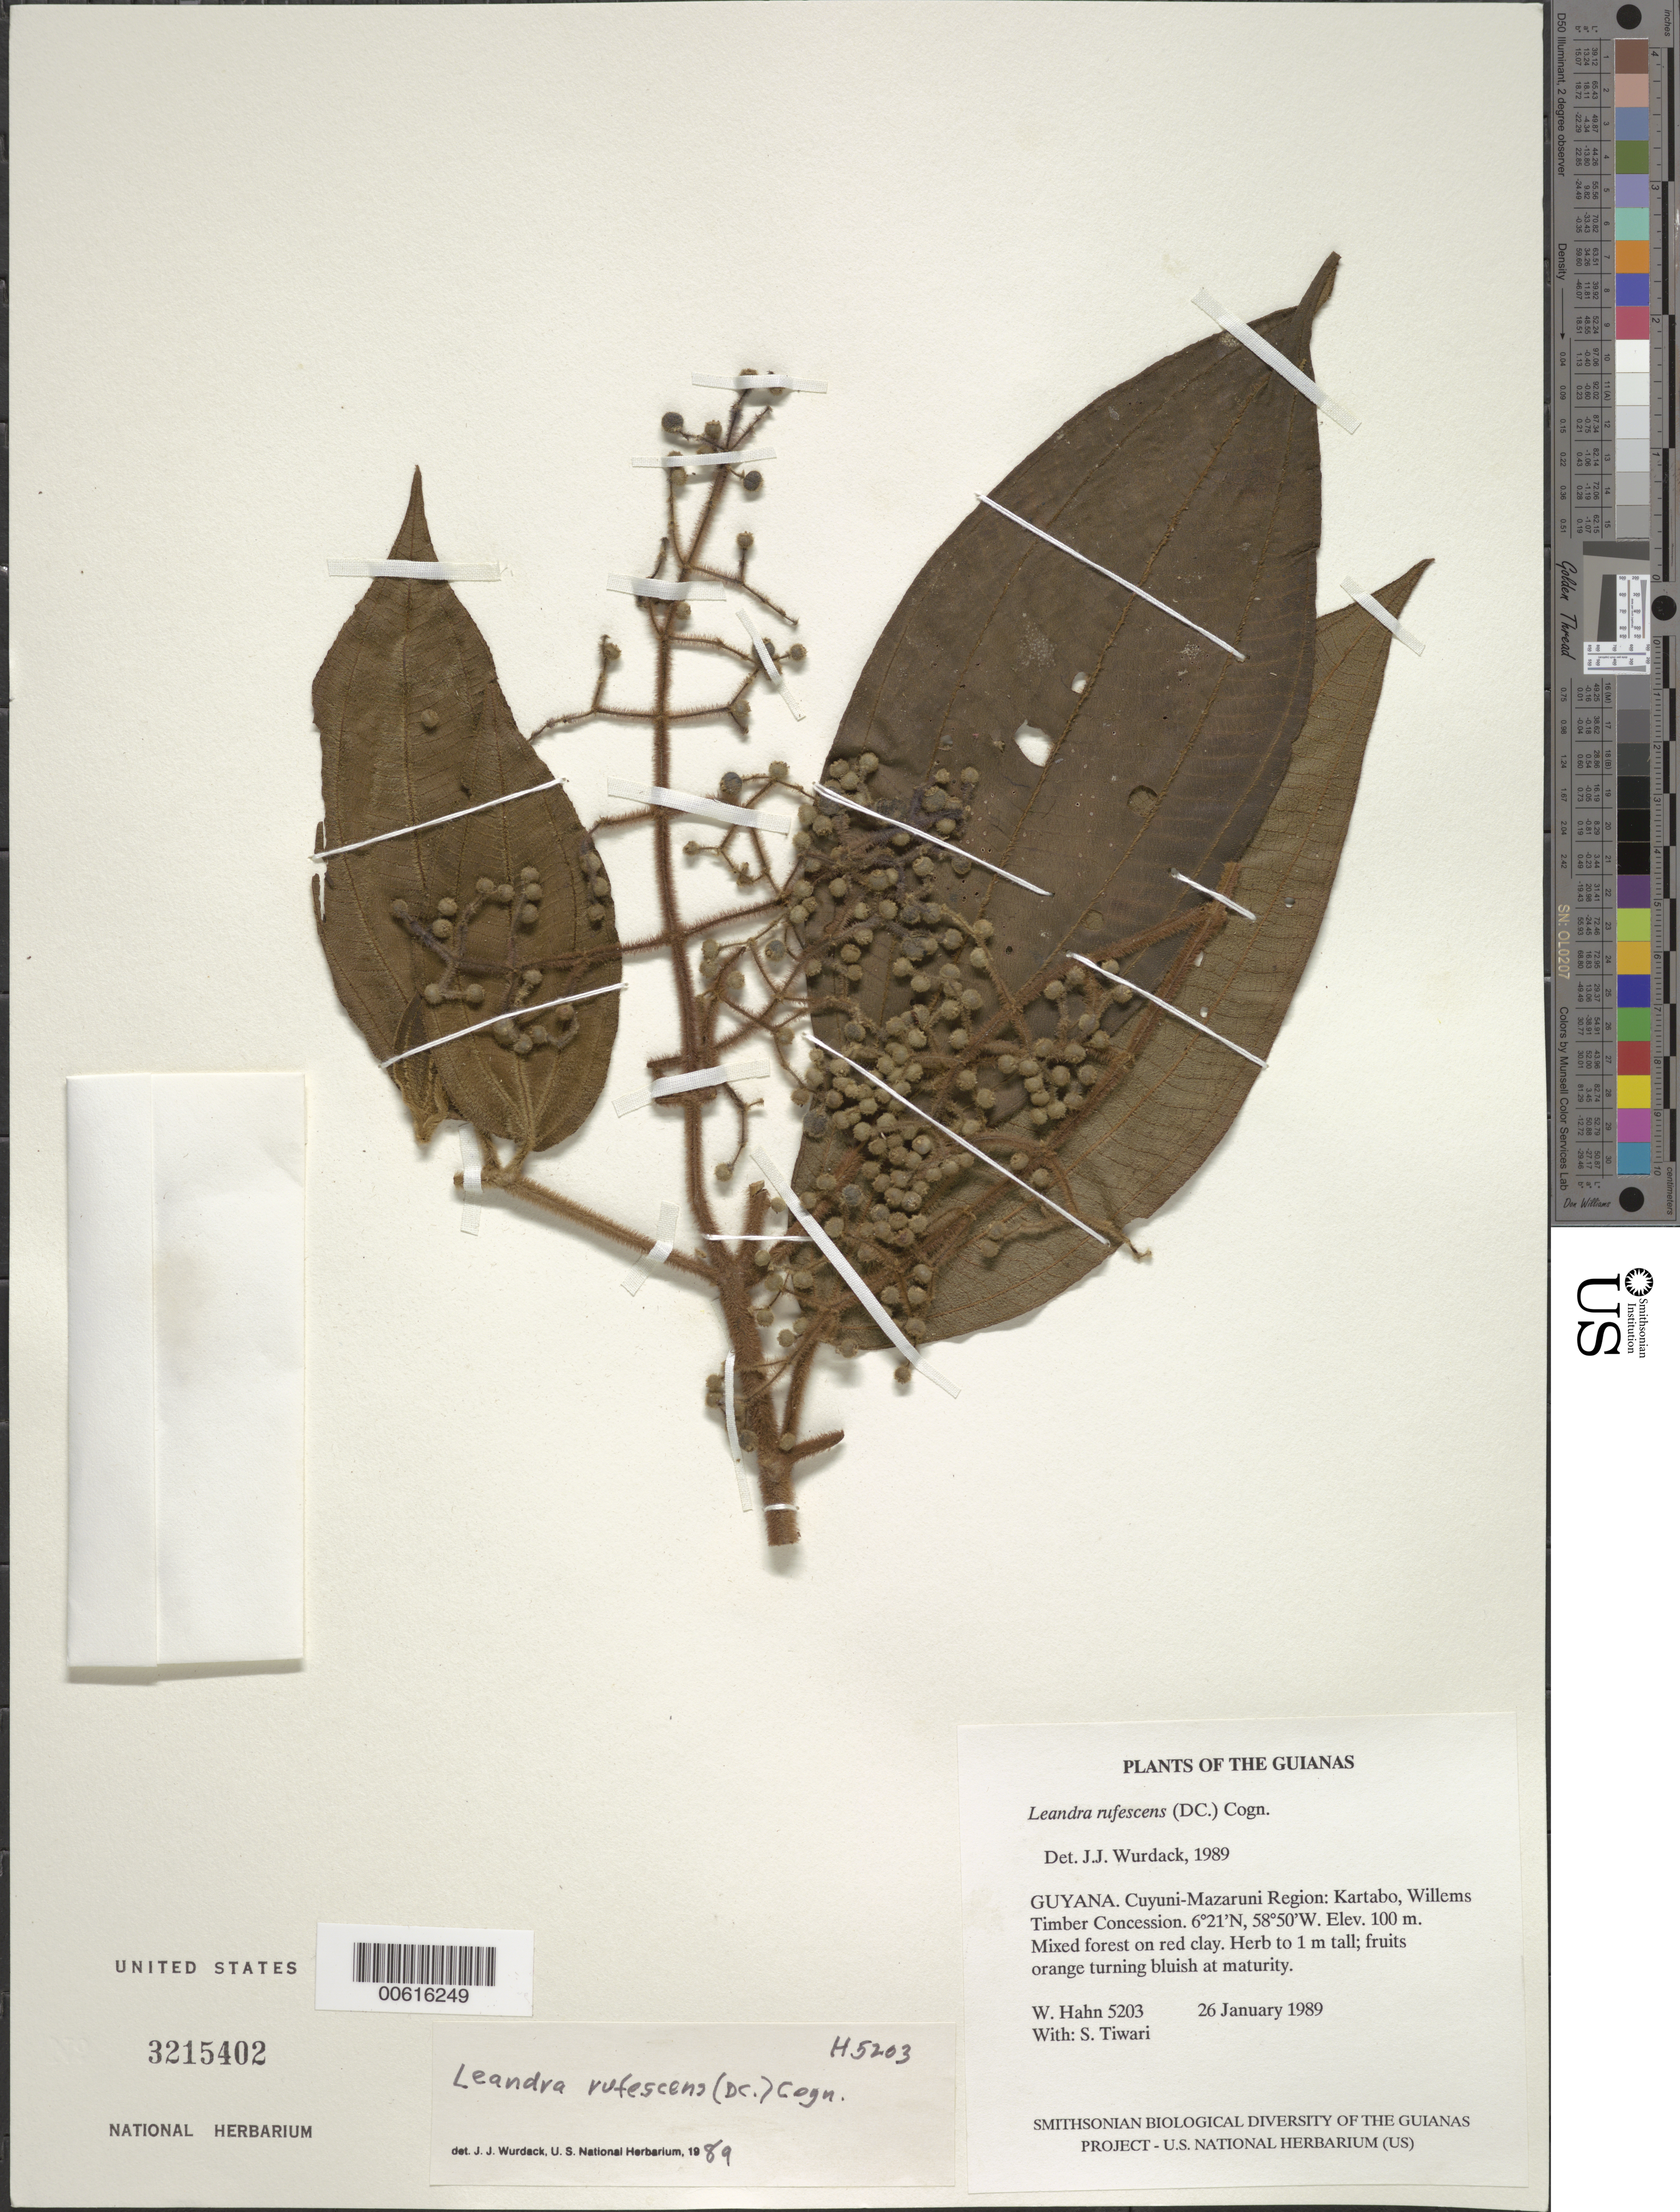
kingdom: Plantae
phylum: Tracheophyta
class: Magnoliopsida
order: Myrtales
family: Melastomataceae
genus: Leandra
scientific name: Leandra rufescens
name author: (DC.) Cogn.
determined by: Wurdack, John J., (US), US (UNITED STATES)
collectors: W. Hahn & S. Tiwari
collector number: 5203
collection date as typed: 26 January 1989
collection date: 1989-01-26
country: Guyana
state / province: Cuyuni-Mazaruni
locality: Kartabo, Willems Timber concession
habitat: Mixed forest on red clay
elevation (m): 100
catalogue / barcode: US 3215402